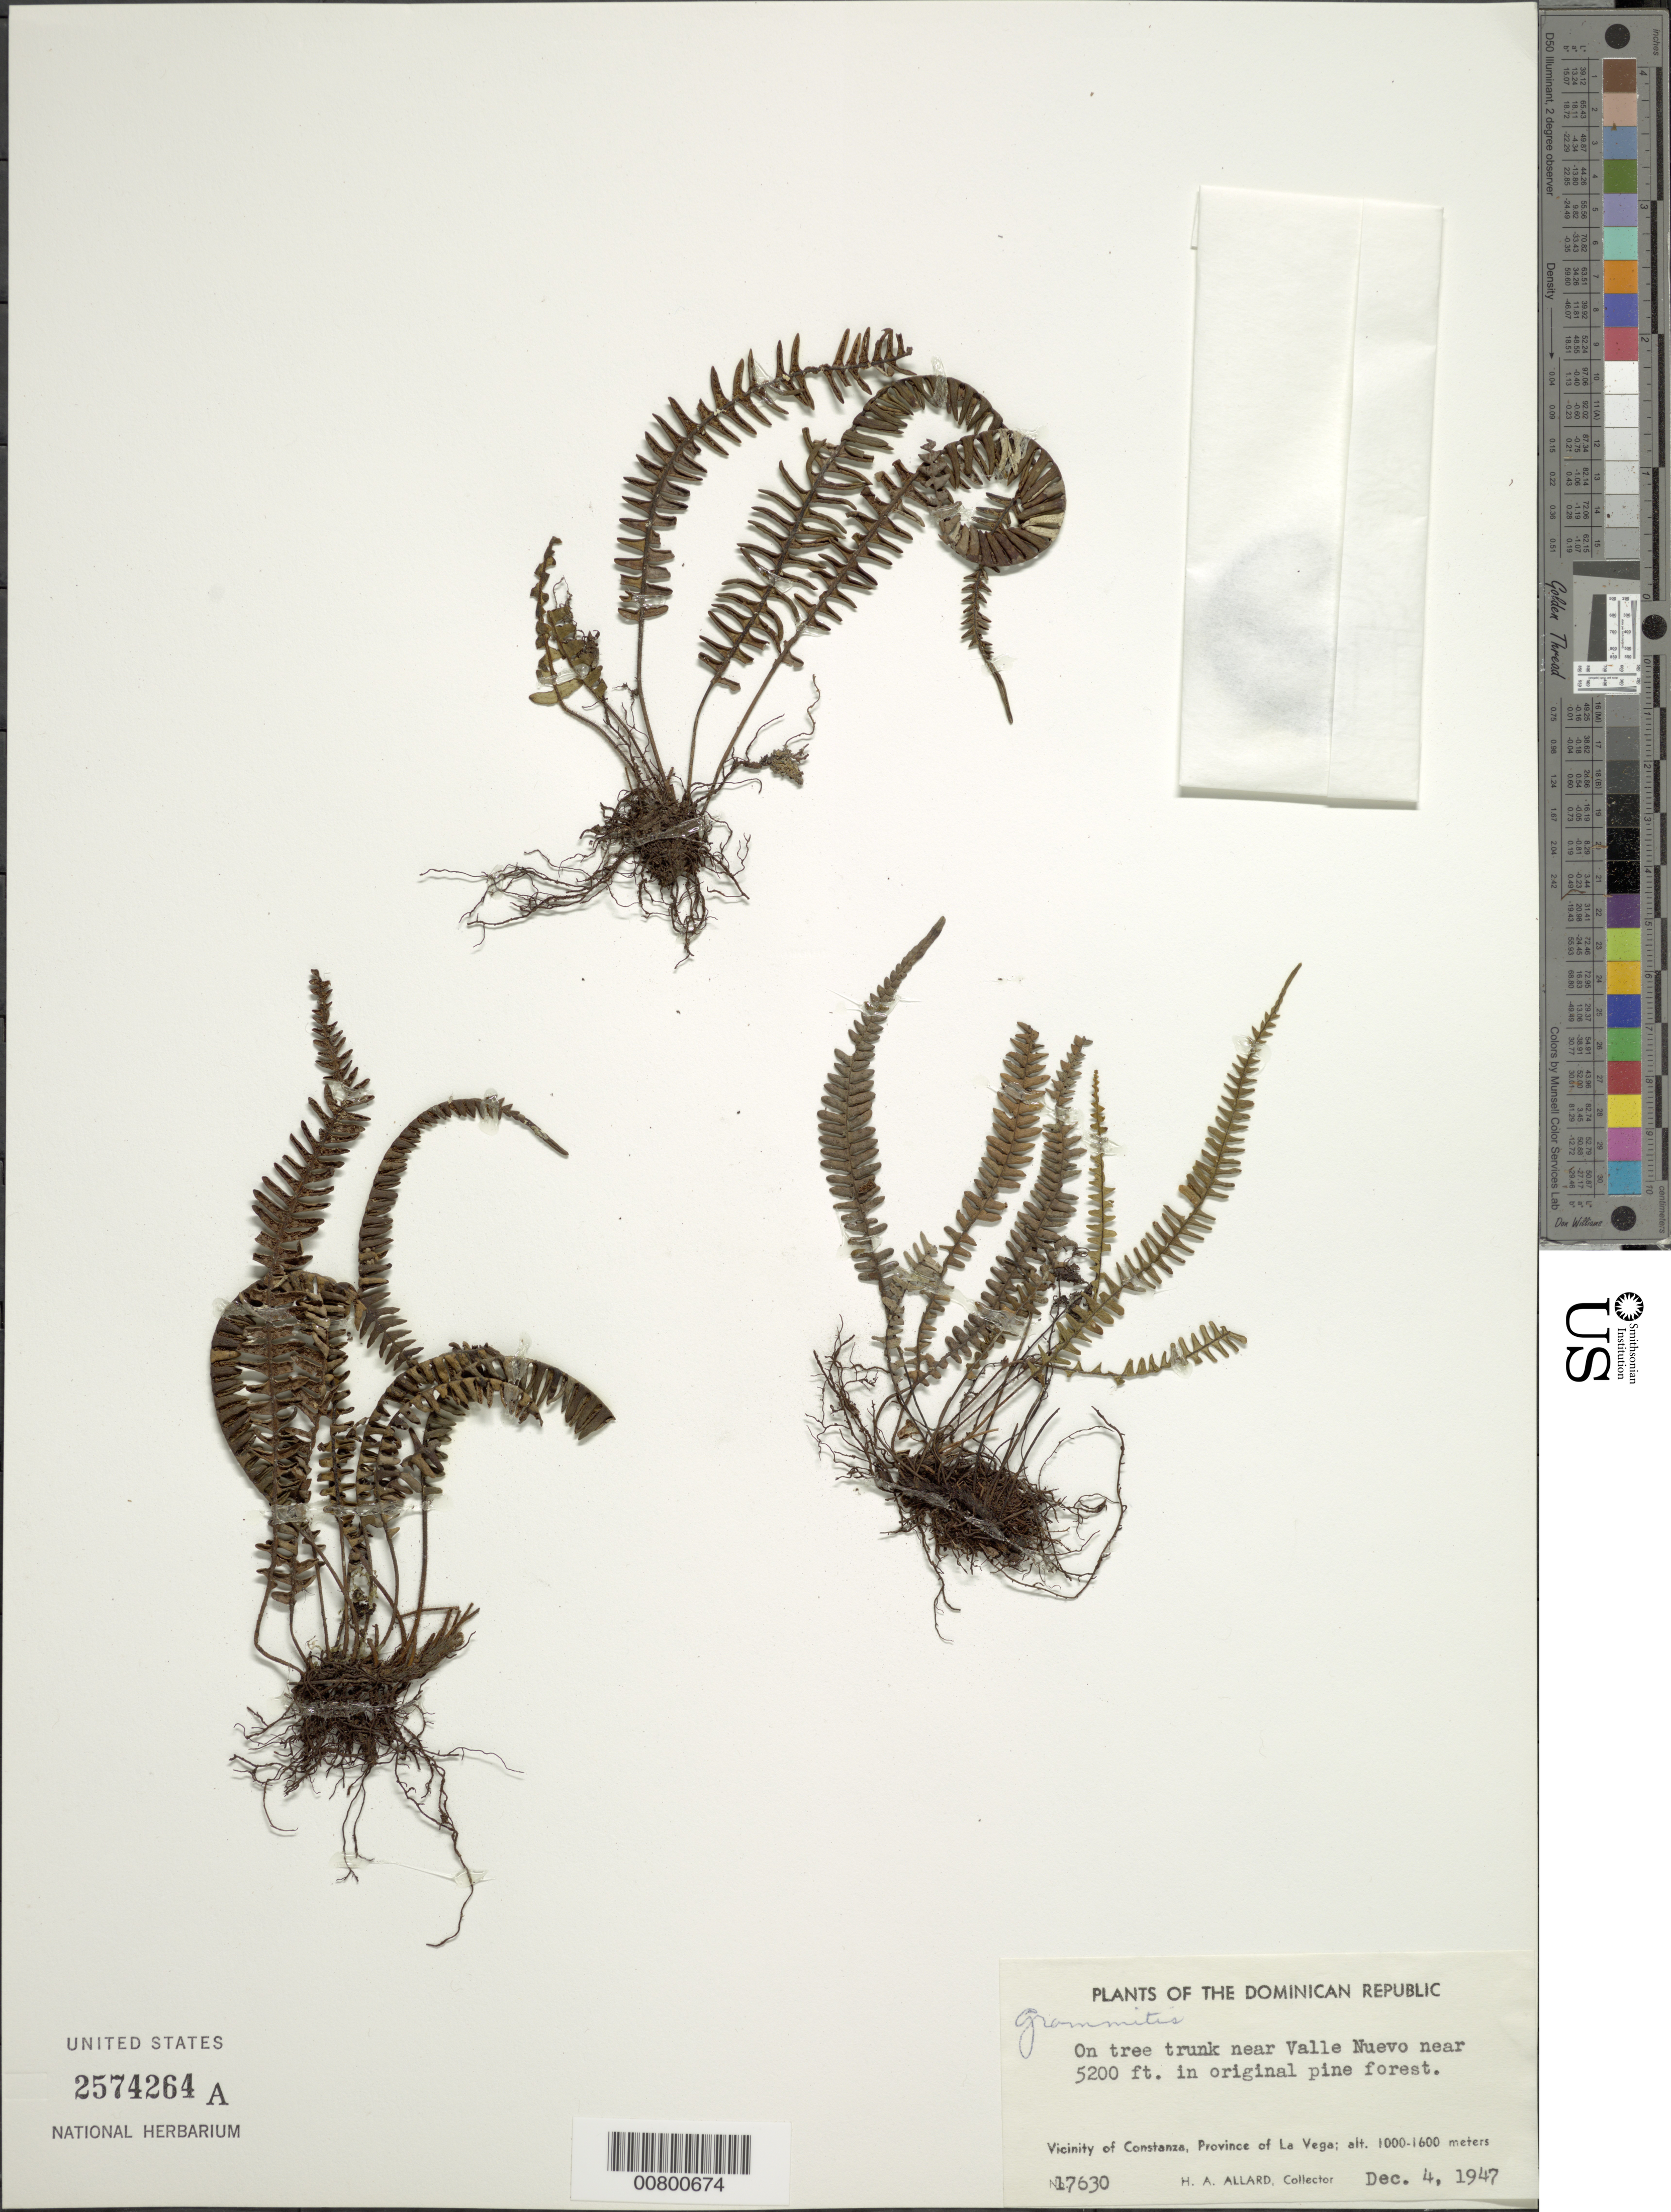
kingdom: Plantae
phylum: Tracheophyta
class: Polypodiopsida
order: Polypodiales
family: Polypodiaceae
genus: Grammitis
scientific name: Grammitis sp.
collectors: H. A. Allard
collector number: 17630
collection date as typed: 04 Dec 1947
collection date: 1947-12-04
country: Dominican Republic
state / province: La Vega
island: Hispaniola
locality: Valle Nuevo, Constanza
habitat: Original pine forest, on tree trunk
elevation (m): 1585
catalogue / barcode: US 2574264A